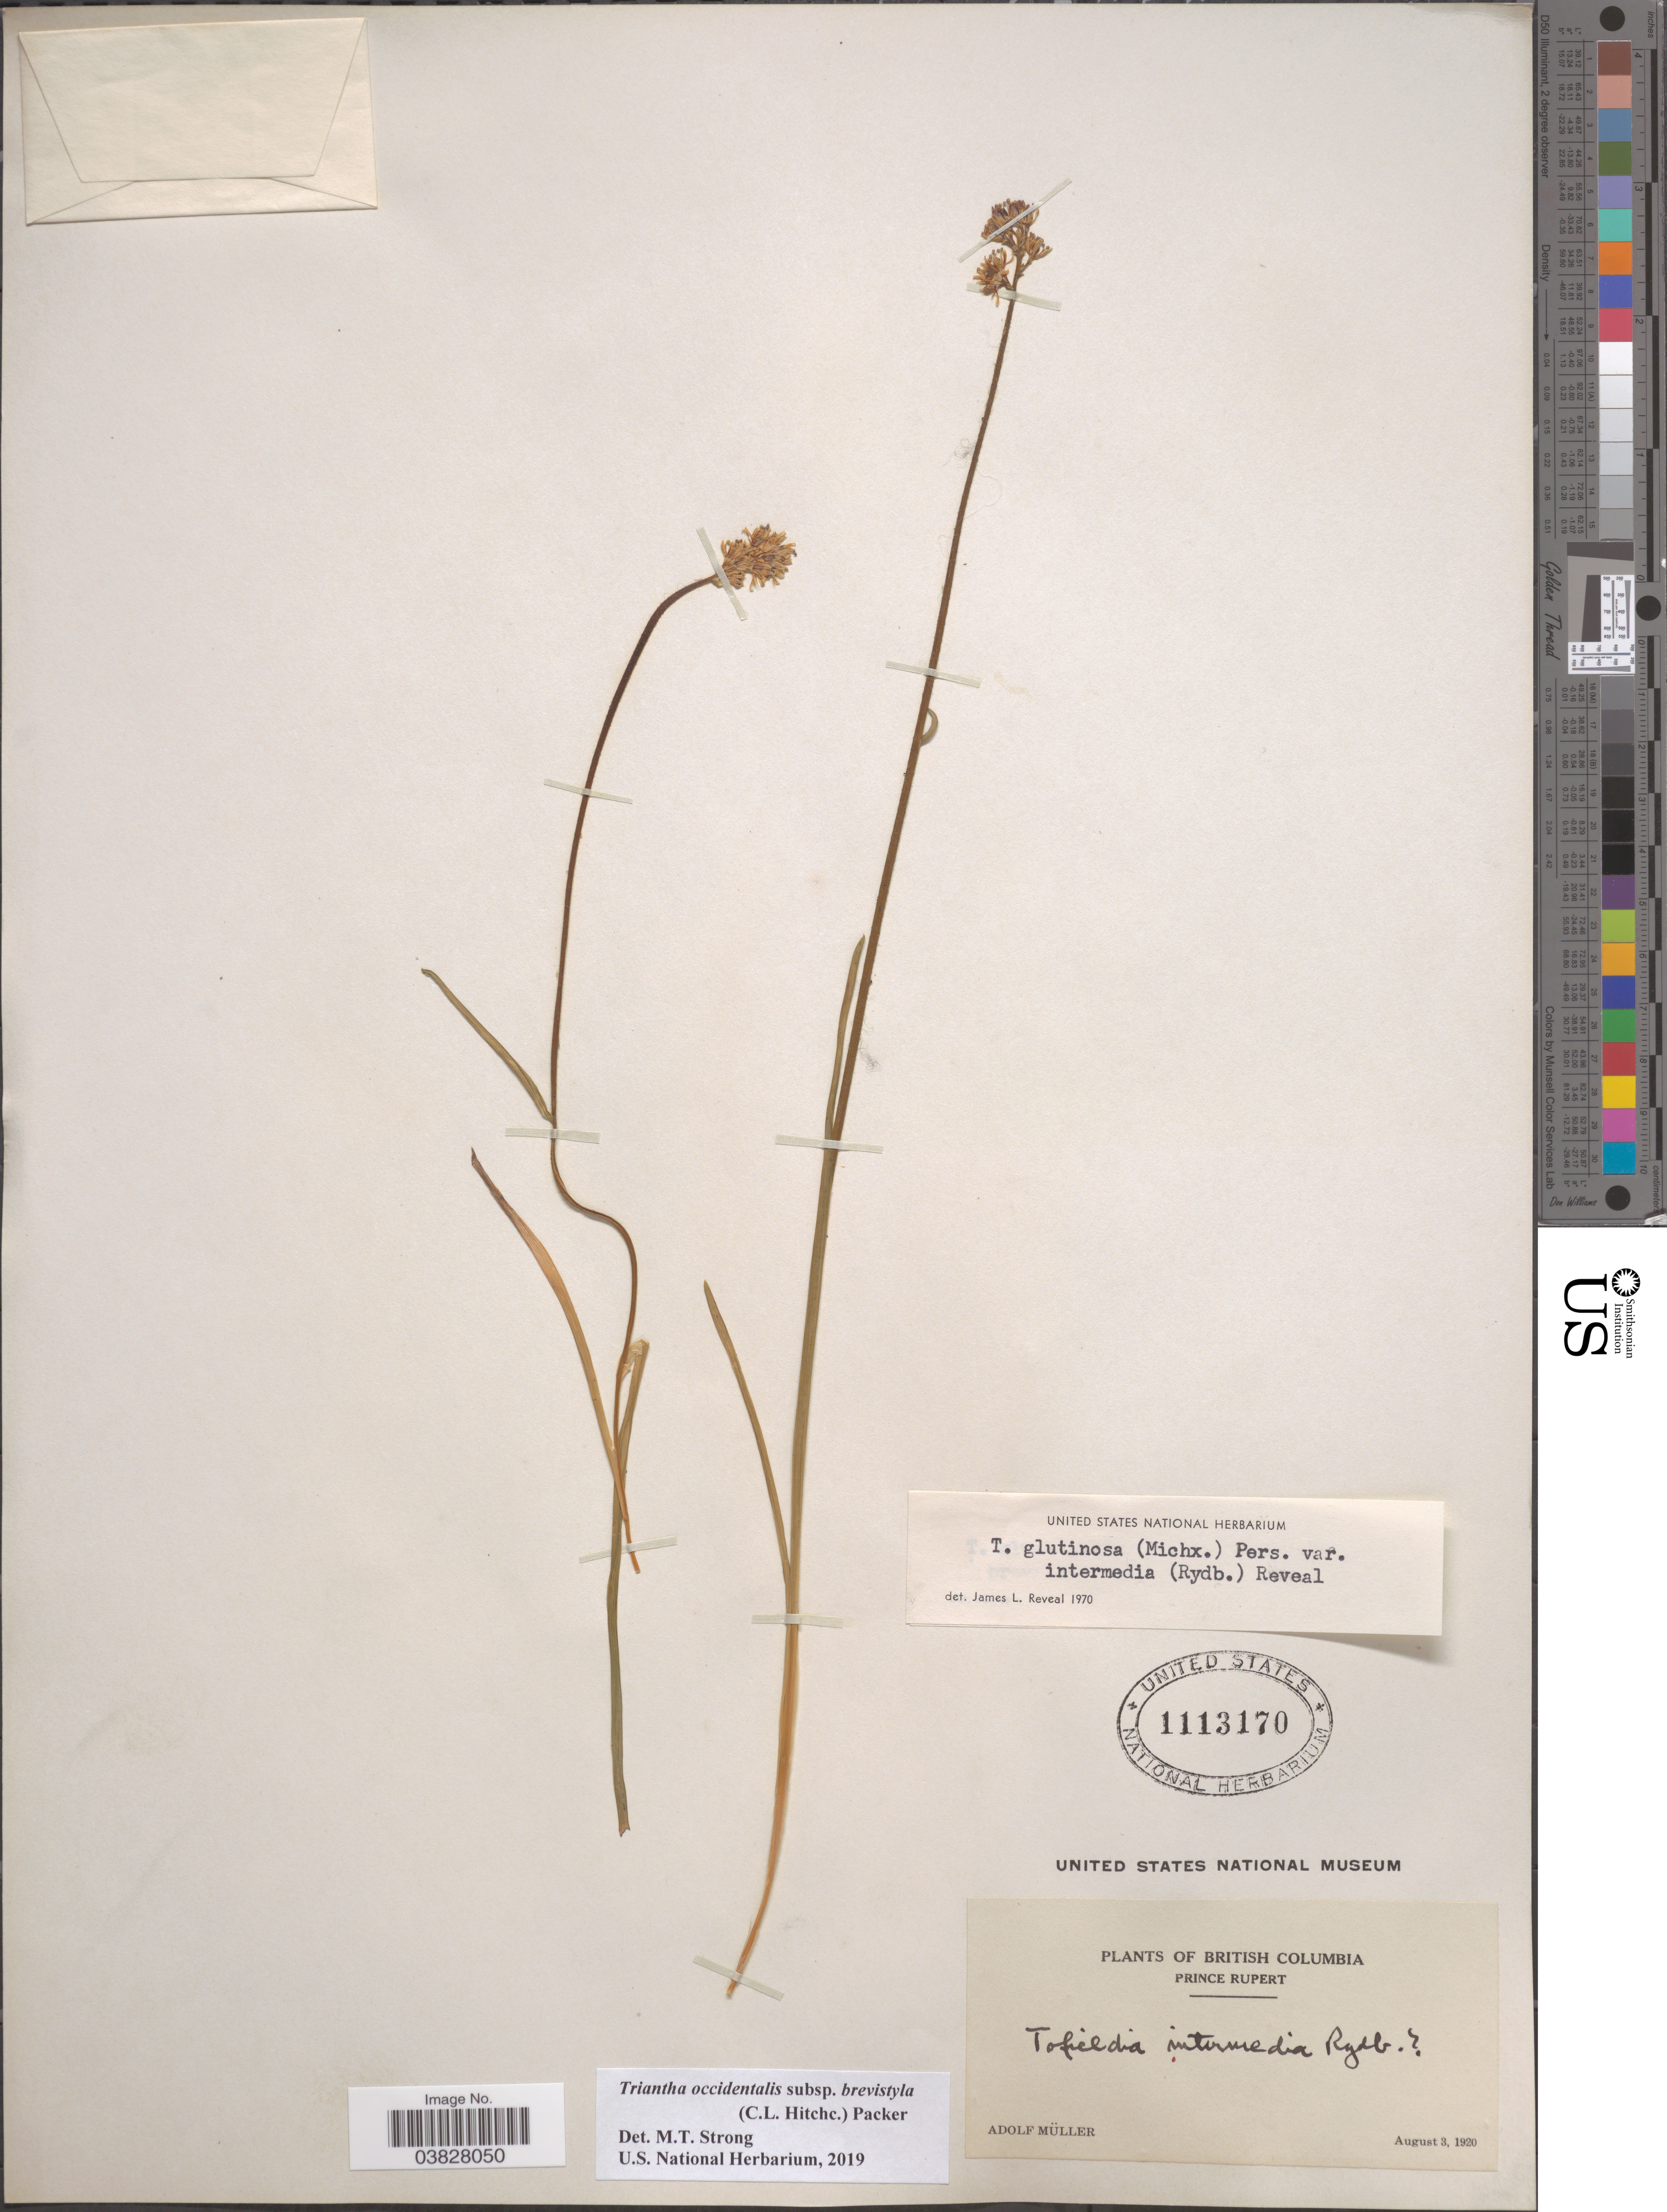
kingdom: Plantae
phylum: Tracheophyta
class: Liliopsida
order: Alismatales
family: Tofieldiaceae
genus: Triantha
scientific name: Triantha occidentalis subsp. brevistyla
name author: (C.L. Hitchc.) Packer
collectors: A. Muller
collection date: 1920-08-03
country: Canada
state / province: British Columbia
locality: Prince Rupert.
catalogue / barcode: US 1113170